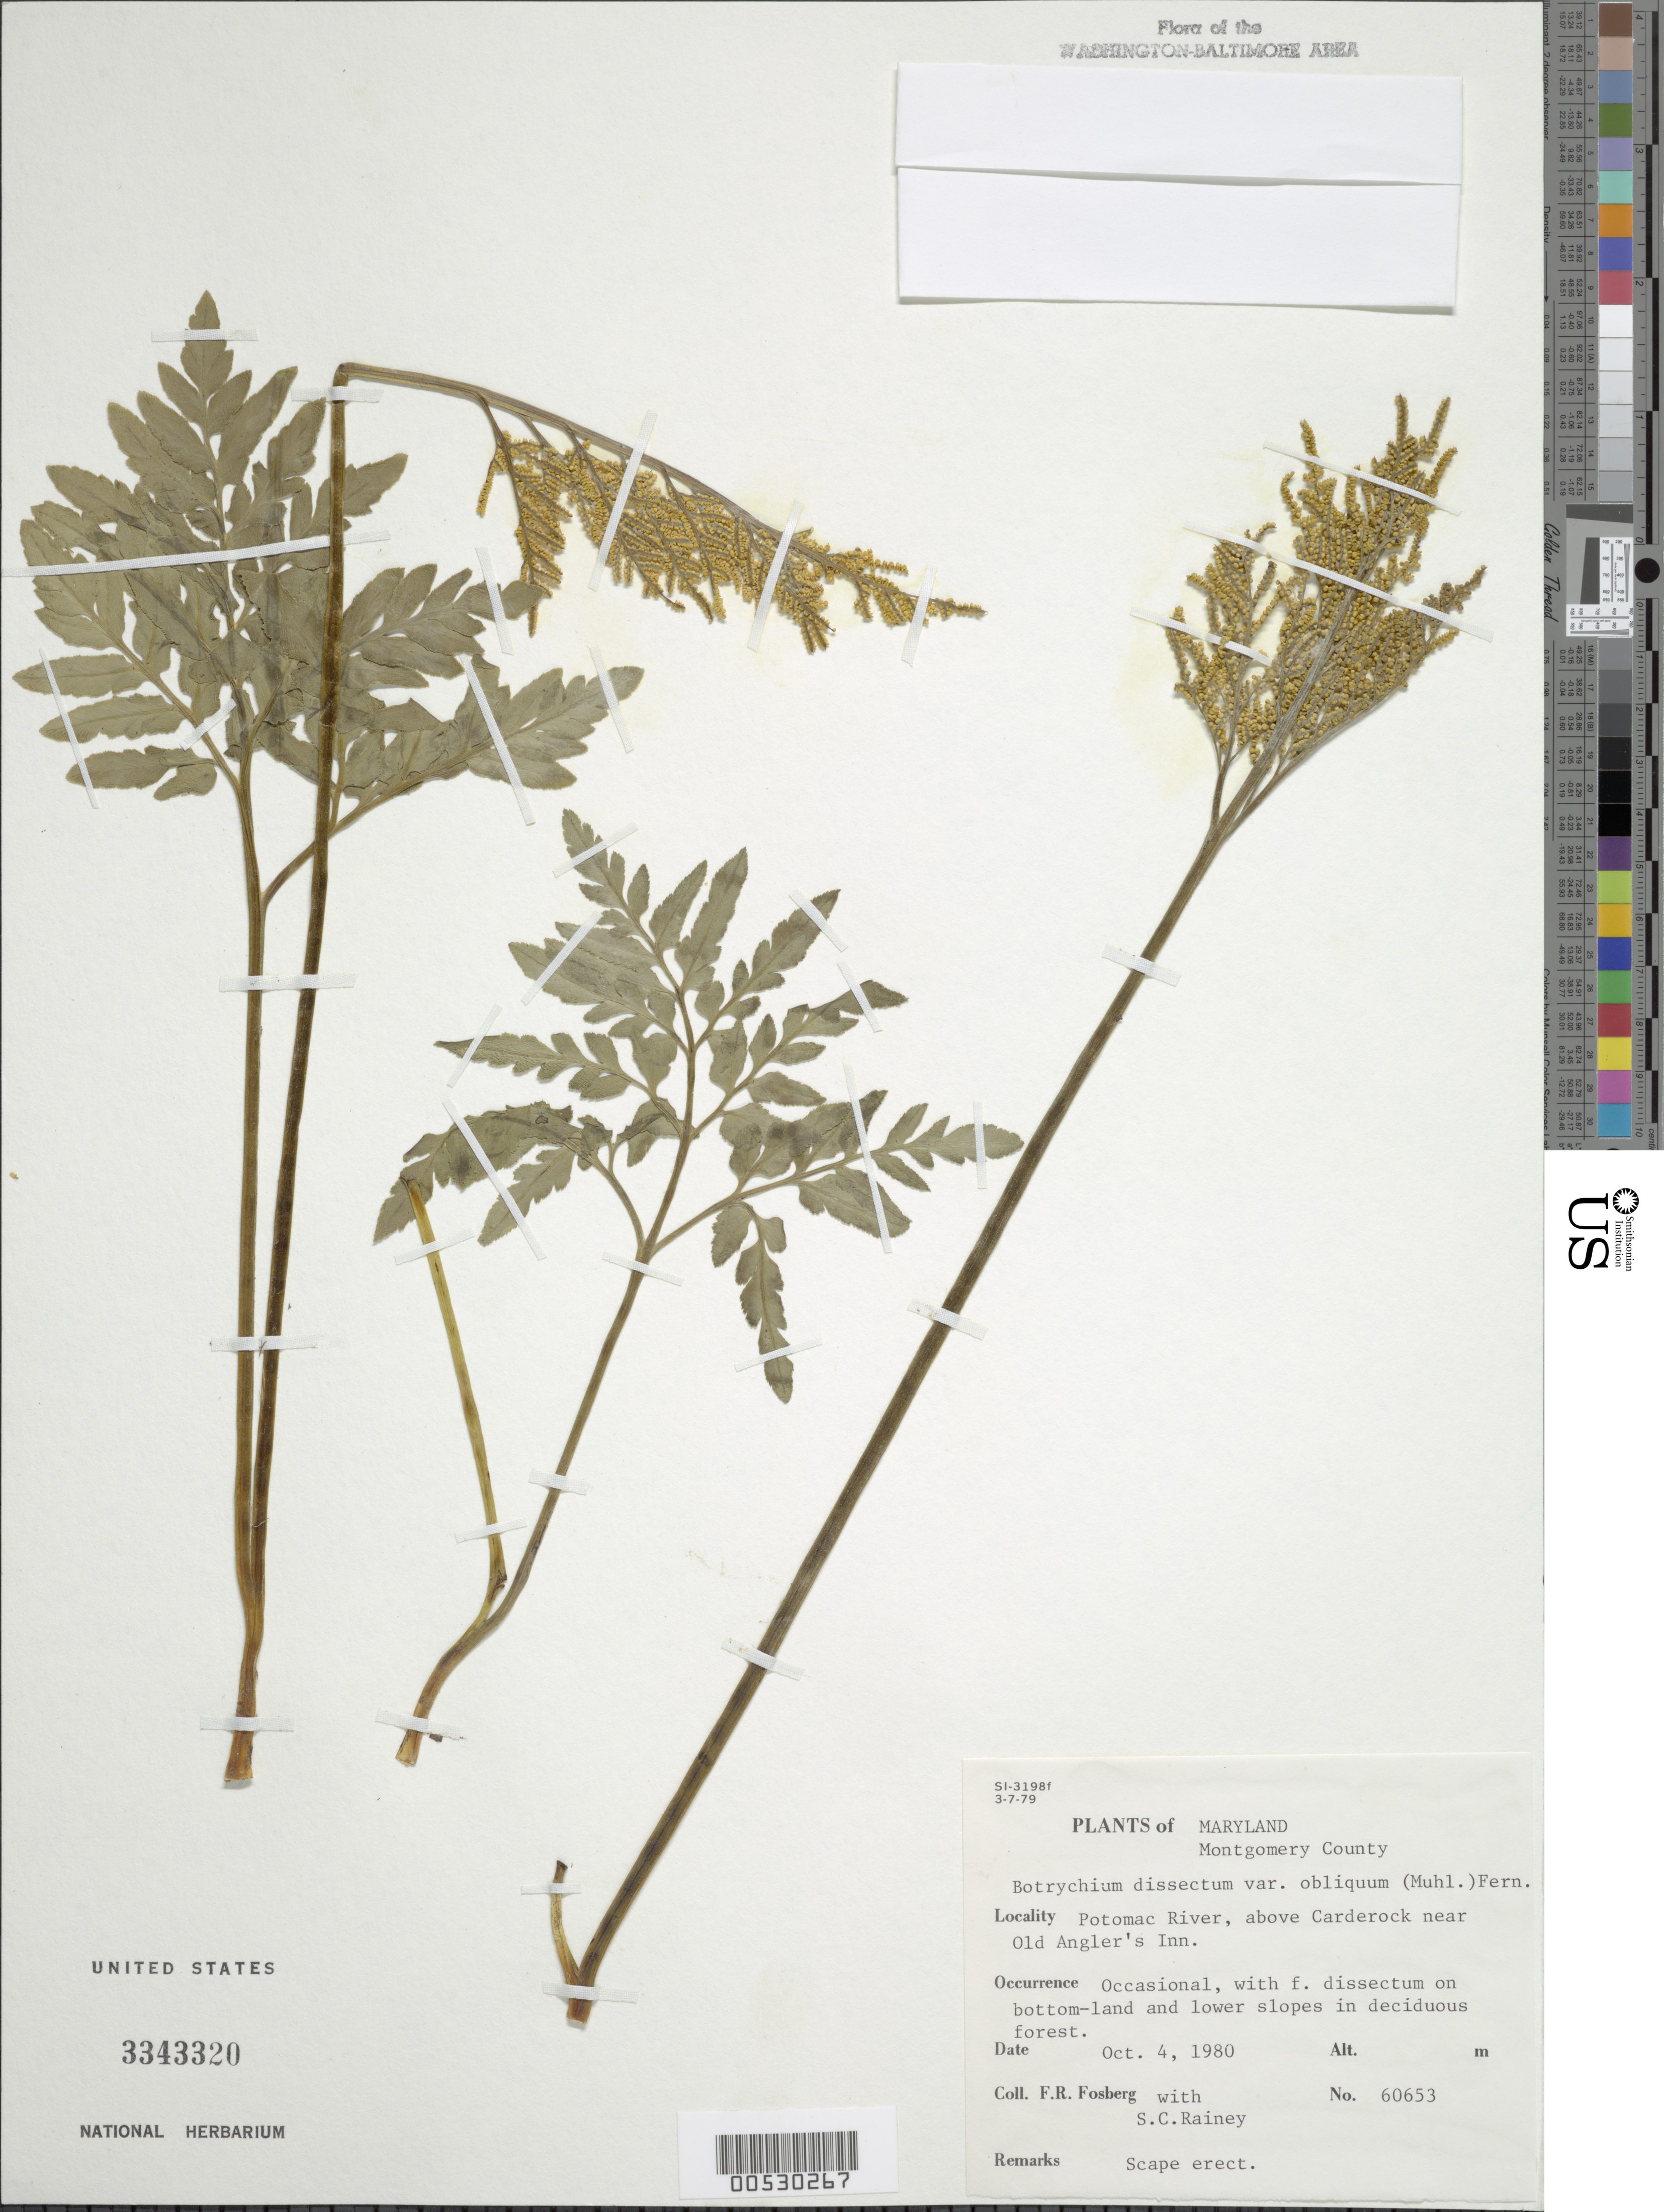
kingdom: Plantae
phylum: Tracheophyta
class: Polypodiopsida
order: Ophioglossales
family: Ophioglossaceae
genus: Botrychium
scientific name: Botrychium dissectum var. obliquum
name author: Clute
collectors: F. R. Fosberg & S. C. Rainey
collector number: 60653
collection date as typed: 04 Oct 1980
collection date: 1980-10-04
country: United States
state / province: Maryland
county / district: Montgomery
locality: Potomac River, above Carderock near Old Angler's Inn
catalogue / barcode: US 3343320